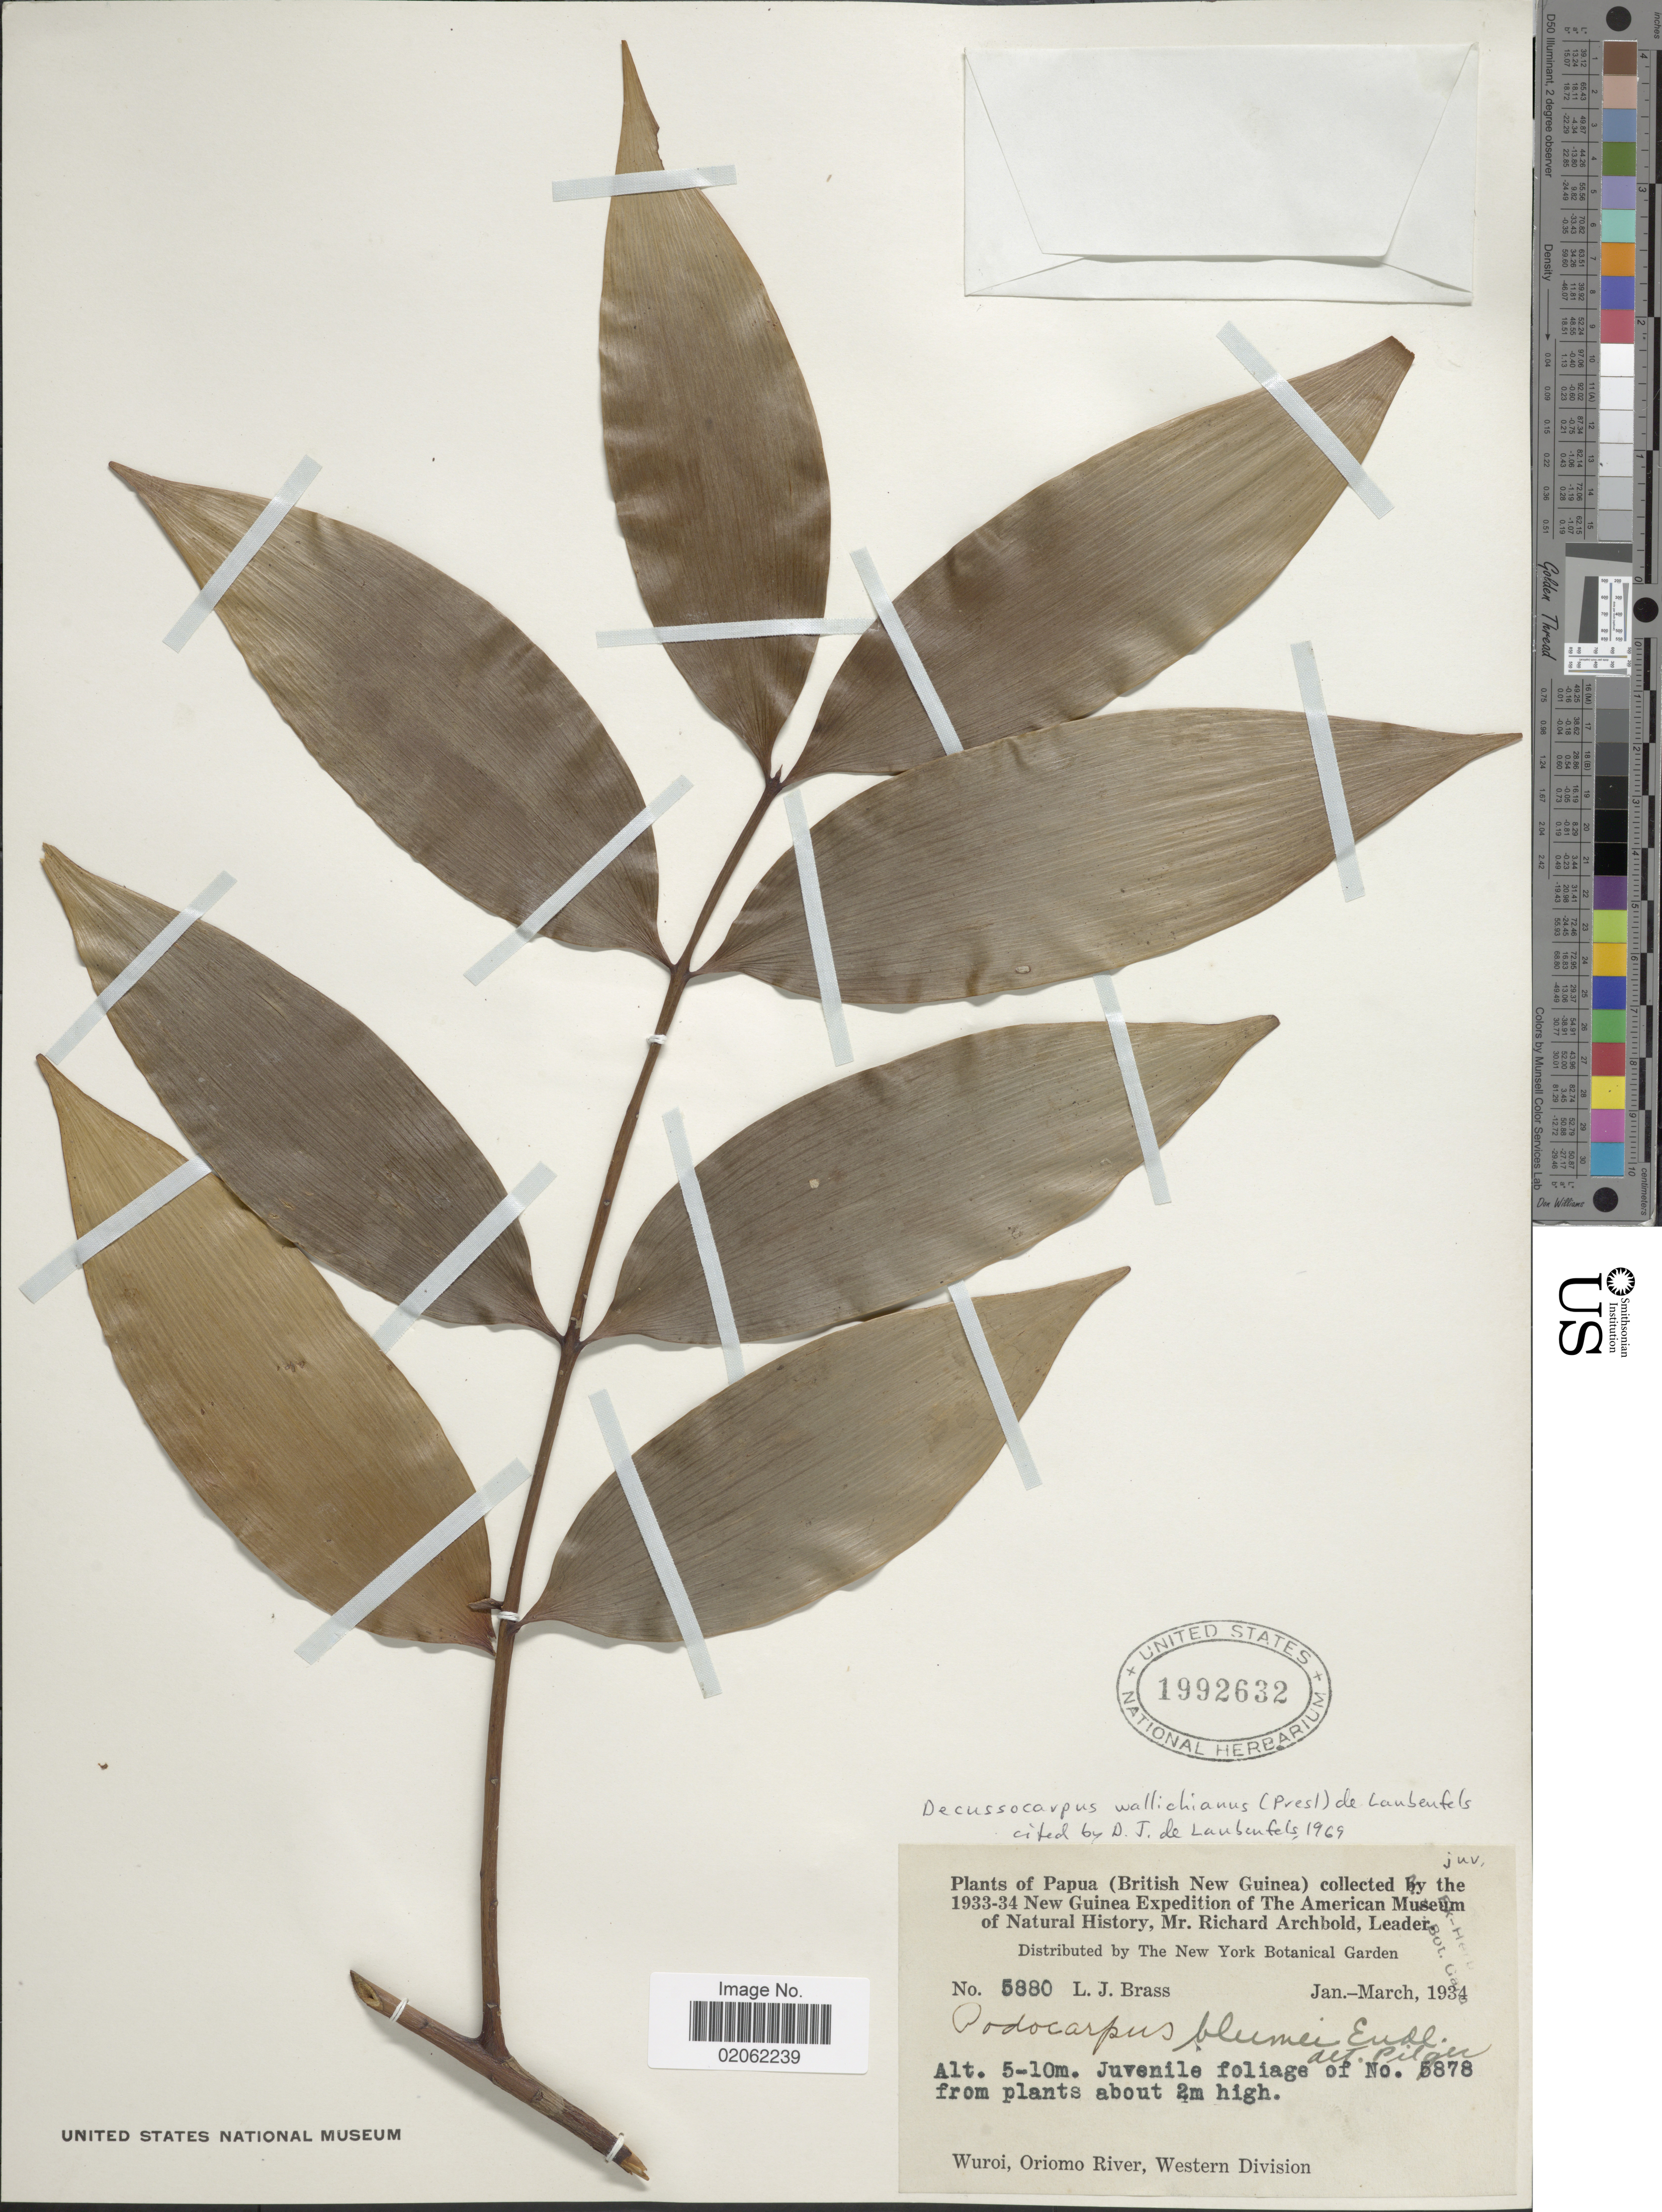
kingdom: Plantae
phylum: Tracheophyta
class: Pinopsida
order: Pinales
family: Podocarpaceae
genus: Decussocarpus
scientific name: Decussocarpus wallichianus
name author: (C. Presl) de Laub.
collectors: L. J. Brass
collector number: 5880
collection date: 1934-01/1934-03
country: Papua New Guinea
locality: (British New Guinea), Wuroi, Oriomo River, Western Division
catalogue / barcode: US 1992632